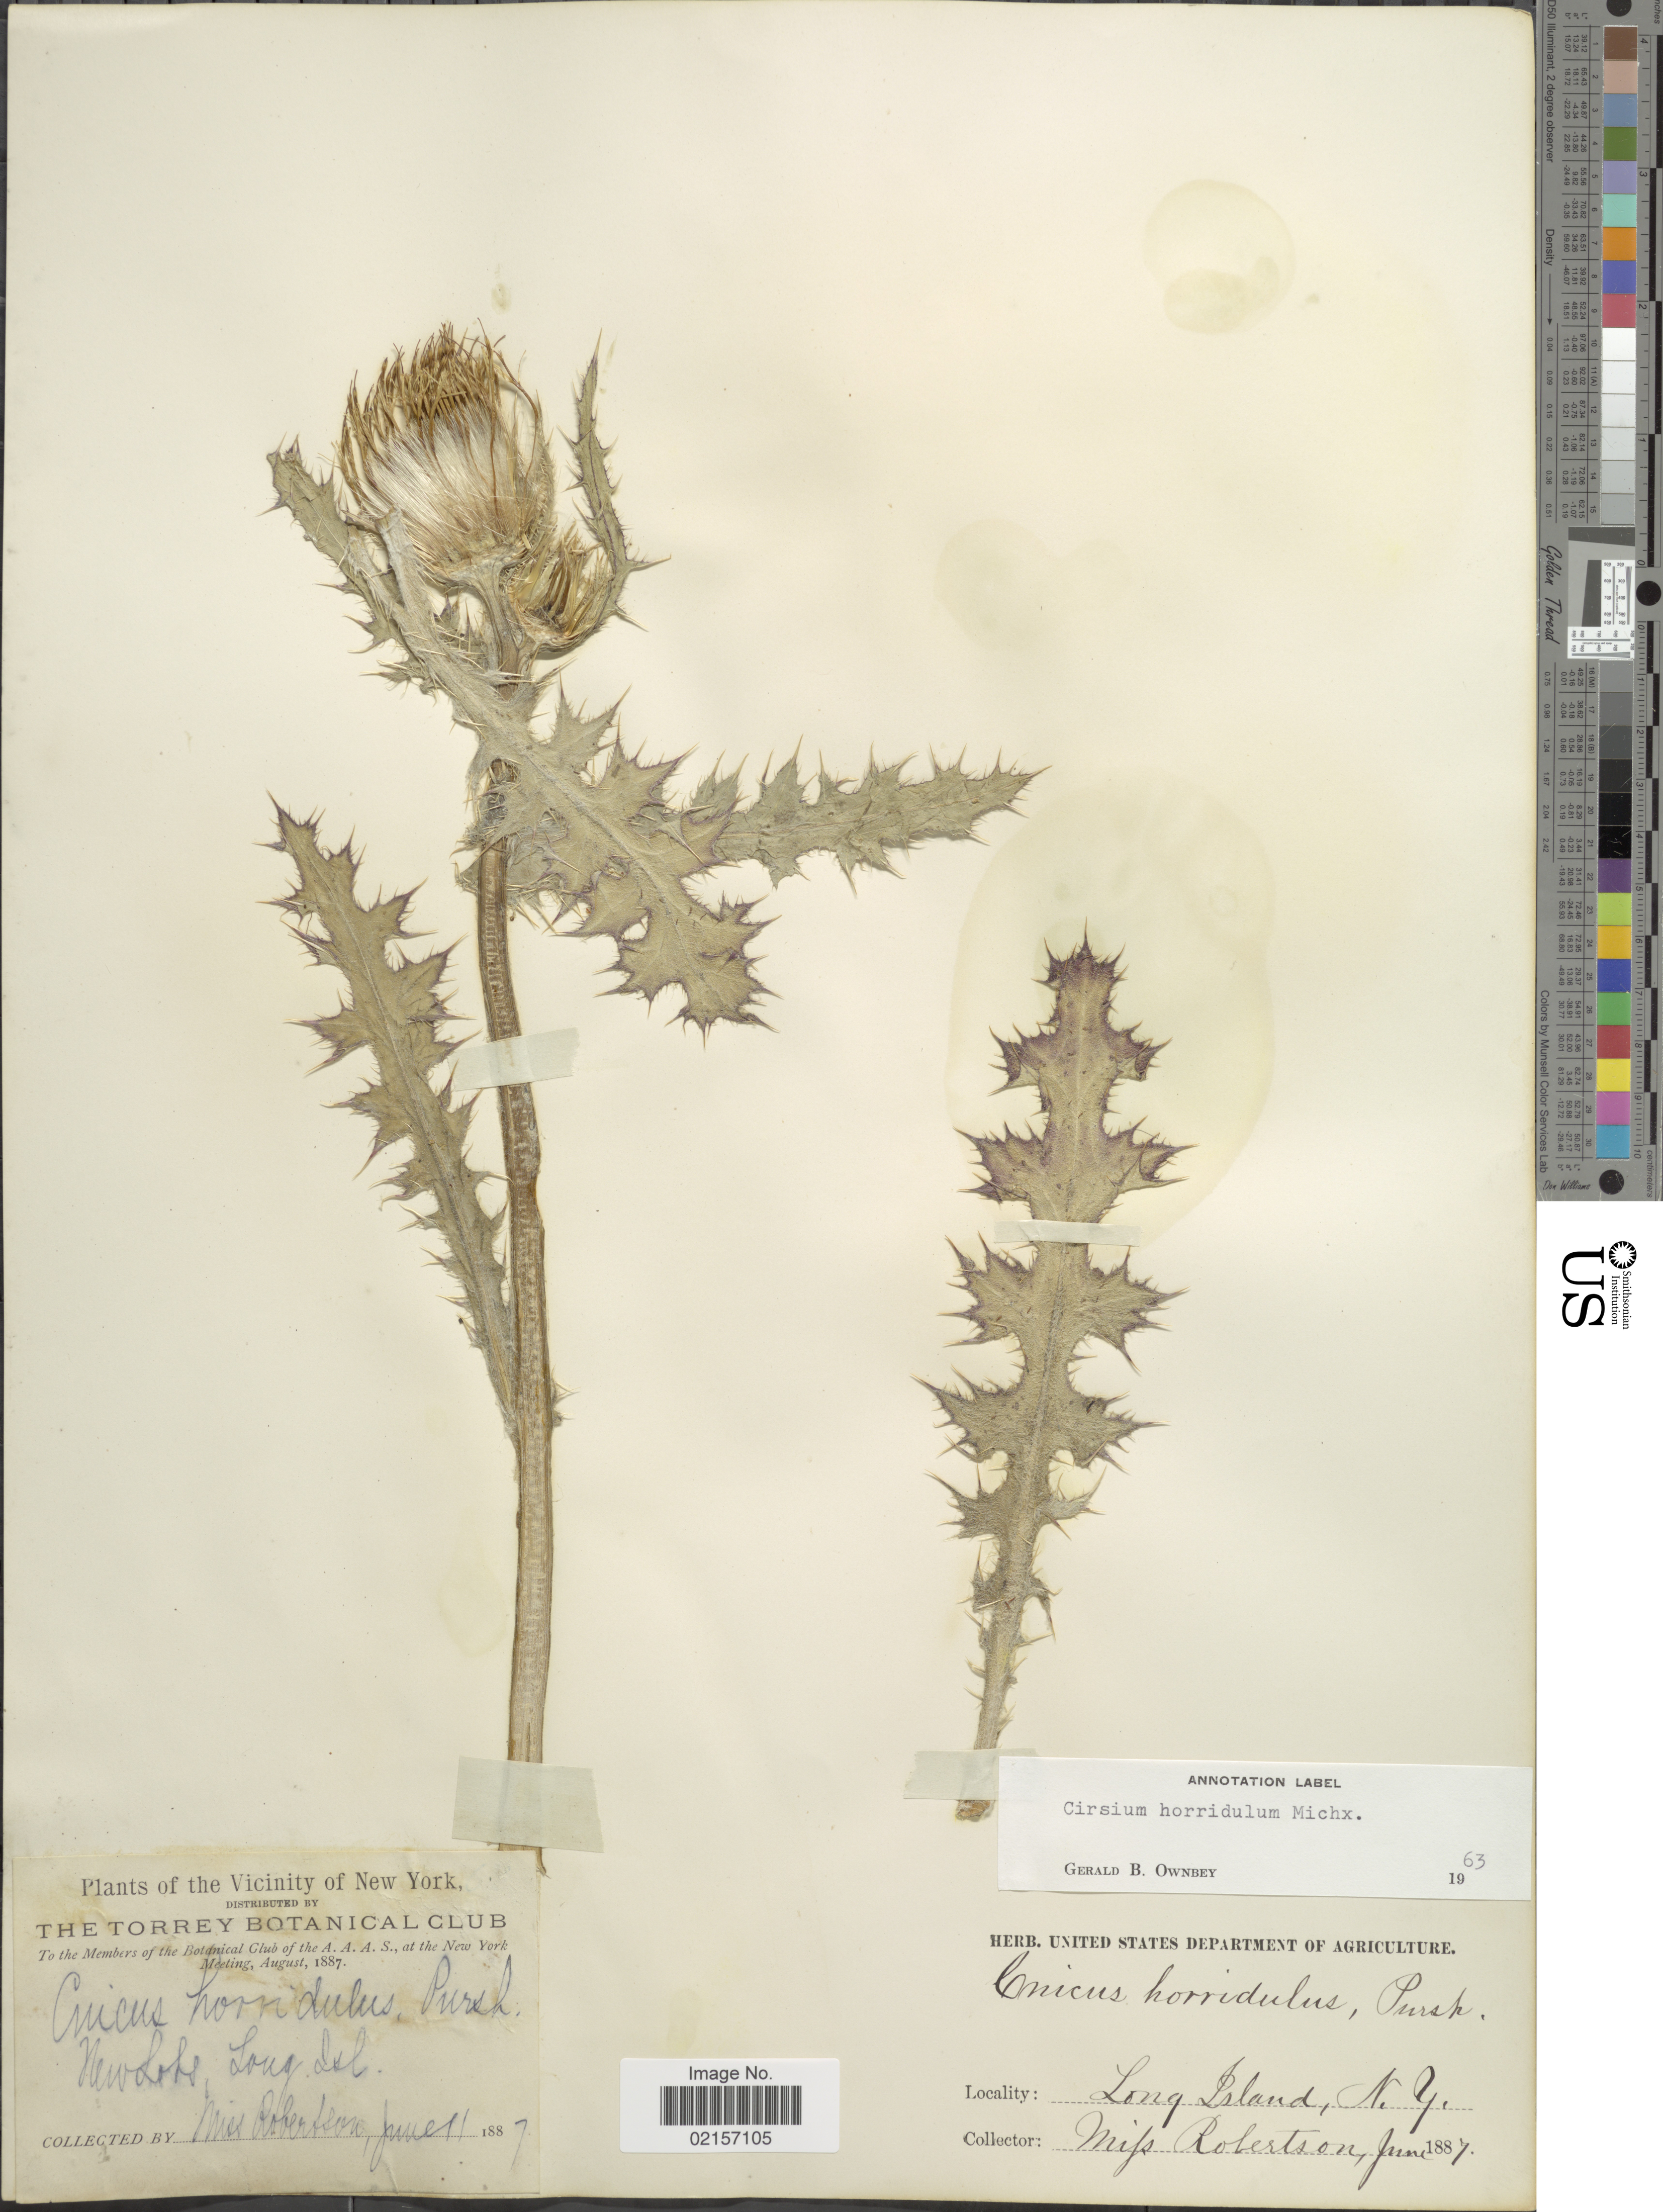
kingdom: Plantae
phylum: Tracheophyta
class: Magnoliopsida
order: Asterales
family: Asteraceae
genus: Cirsium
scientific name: Cirsium horridulum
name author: Michx.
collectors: -. Robertson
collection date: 1887-06-11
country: United States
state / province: New York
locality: New Lake, Long Island